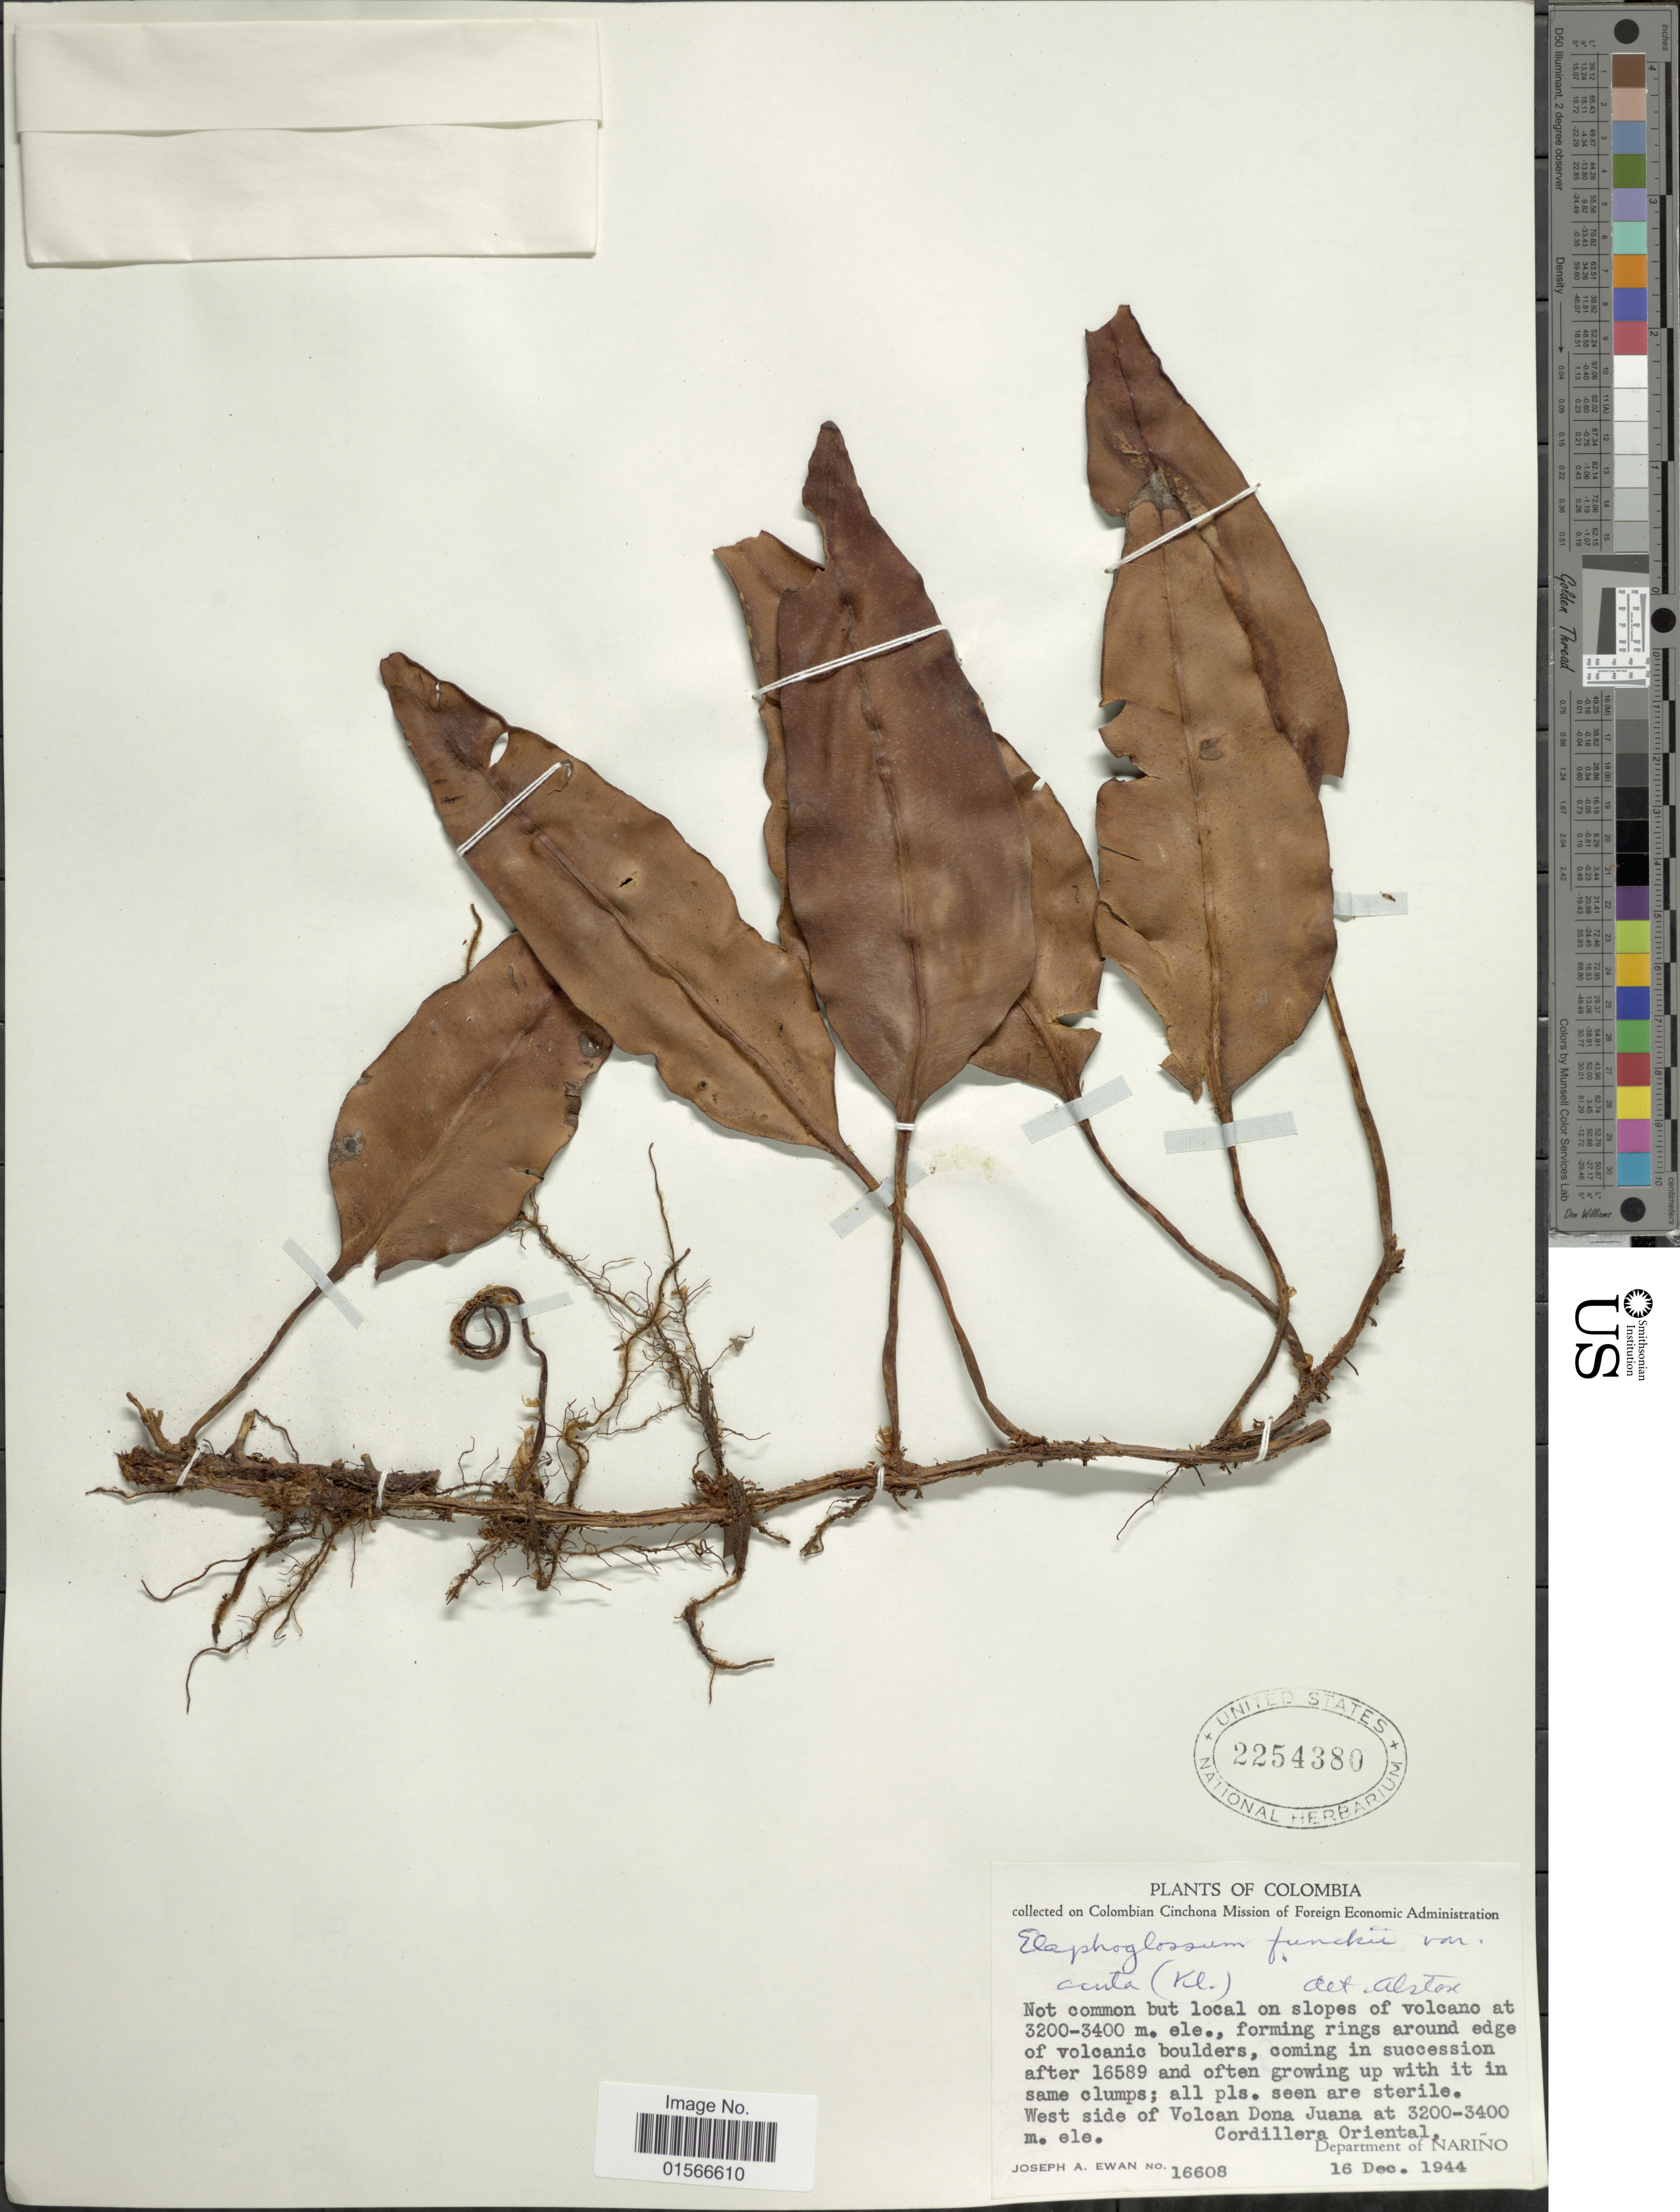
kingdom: Plantae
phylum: Tracheophyta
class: Polypodiopsida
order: Polypodiales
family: Dryopteridaceae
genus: Elaphoglossum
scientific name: Elaphoglossum glossophyllum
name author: Hieron.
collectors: J. A. Ewan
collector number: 16608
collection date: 1944-12-16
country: Colombia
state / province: Nariño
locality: West side of Volcan Dona Juan, Cordillera Oriental, Department of Nariño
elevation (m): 3200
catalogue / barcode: US 2254380